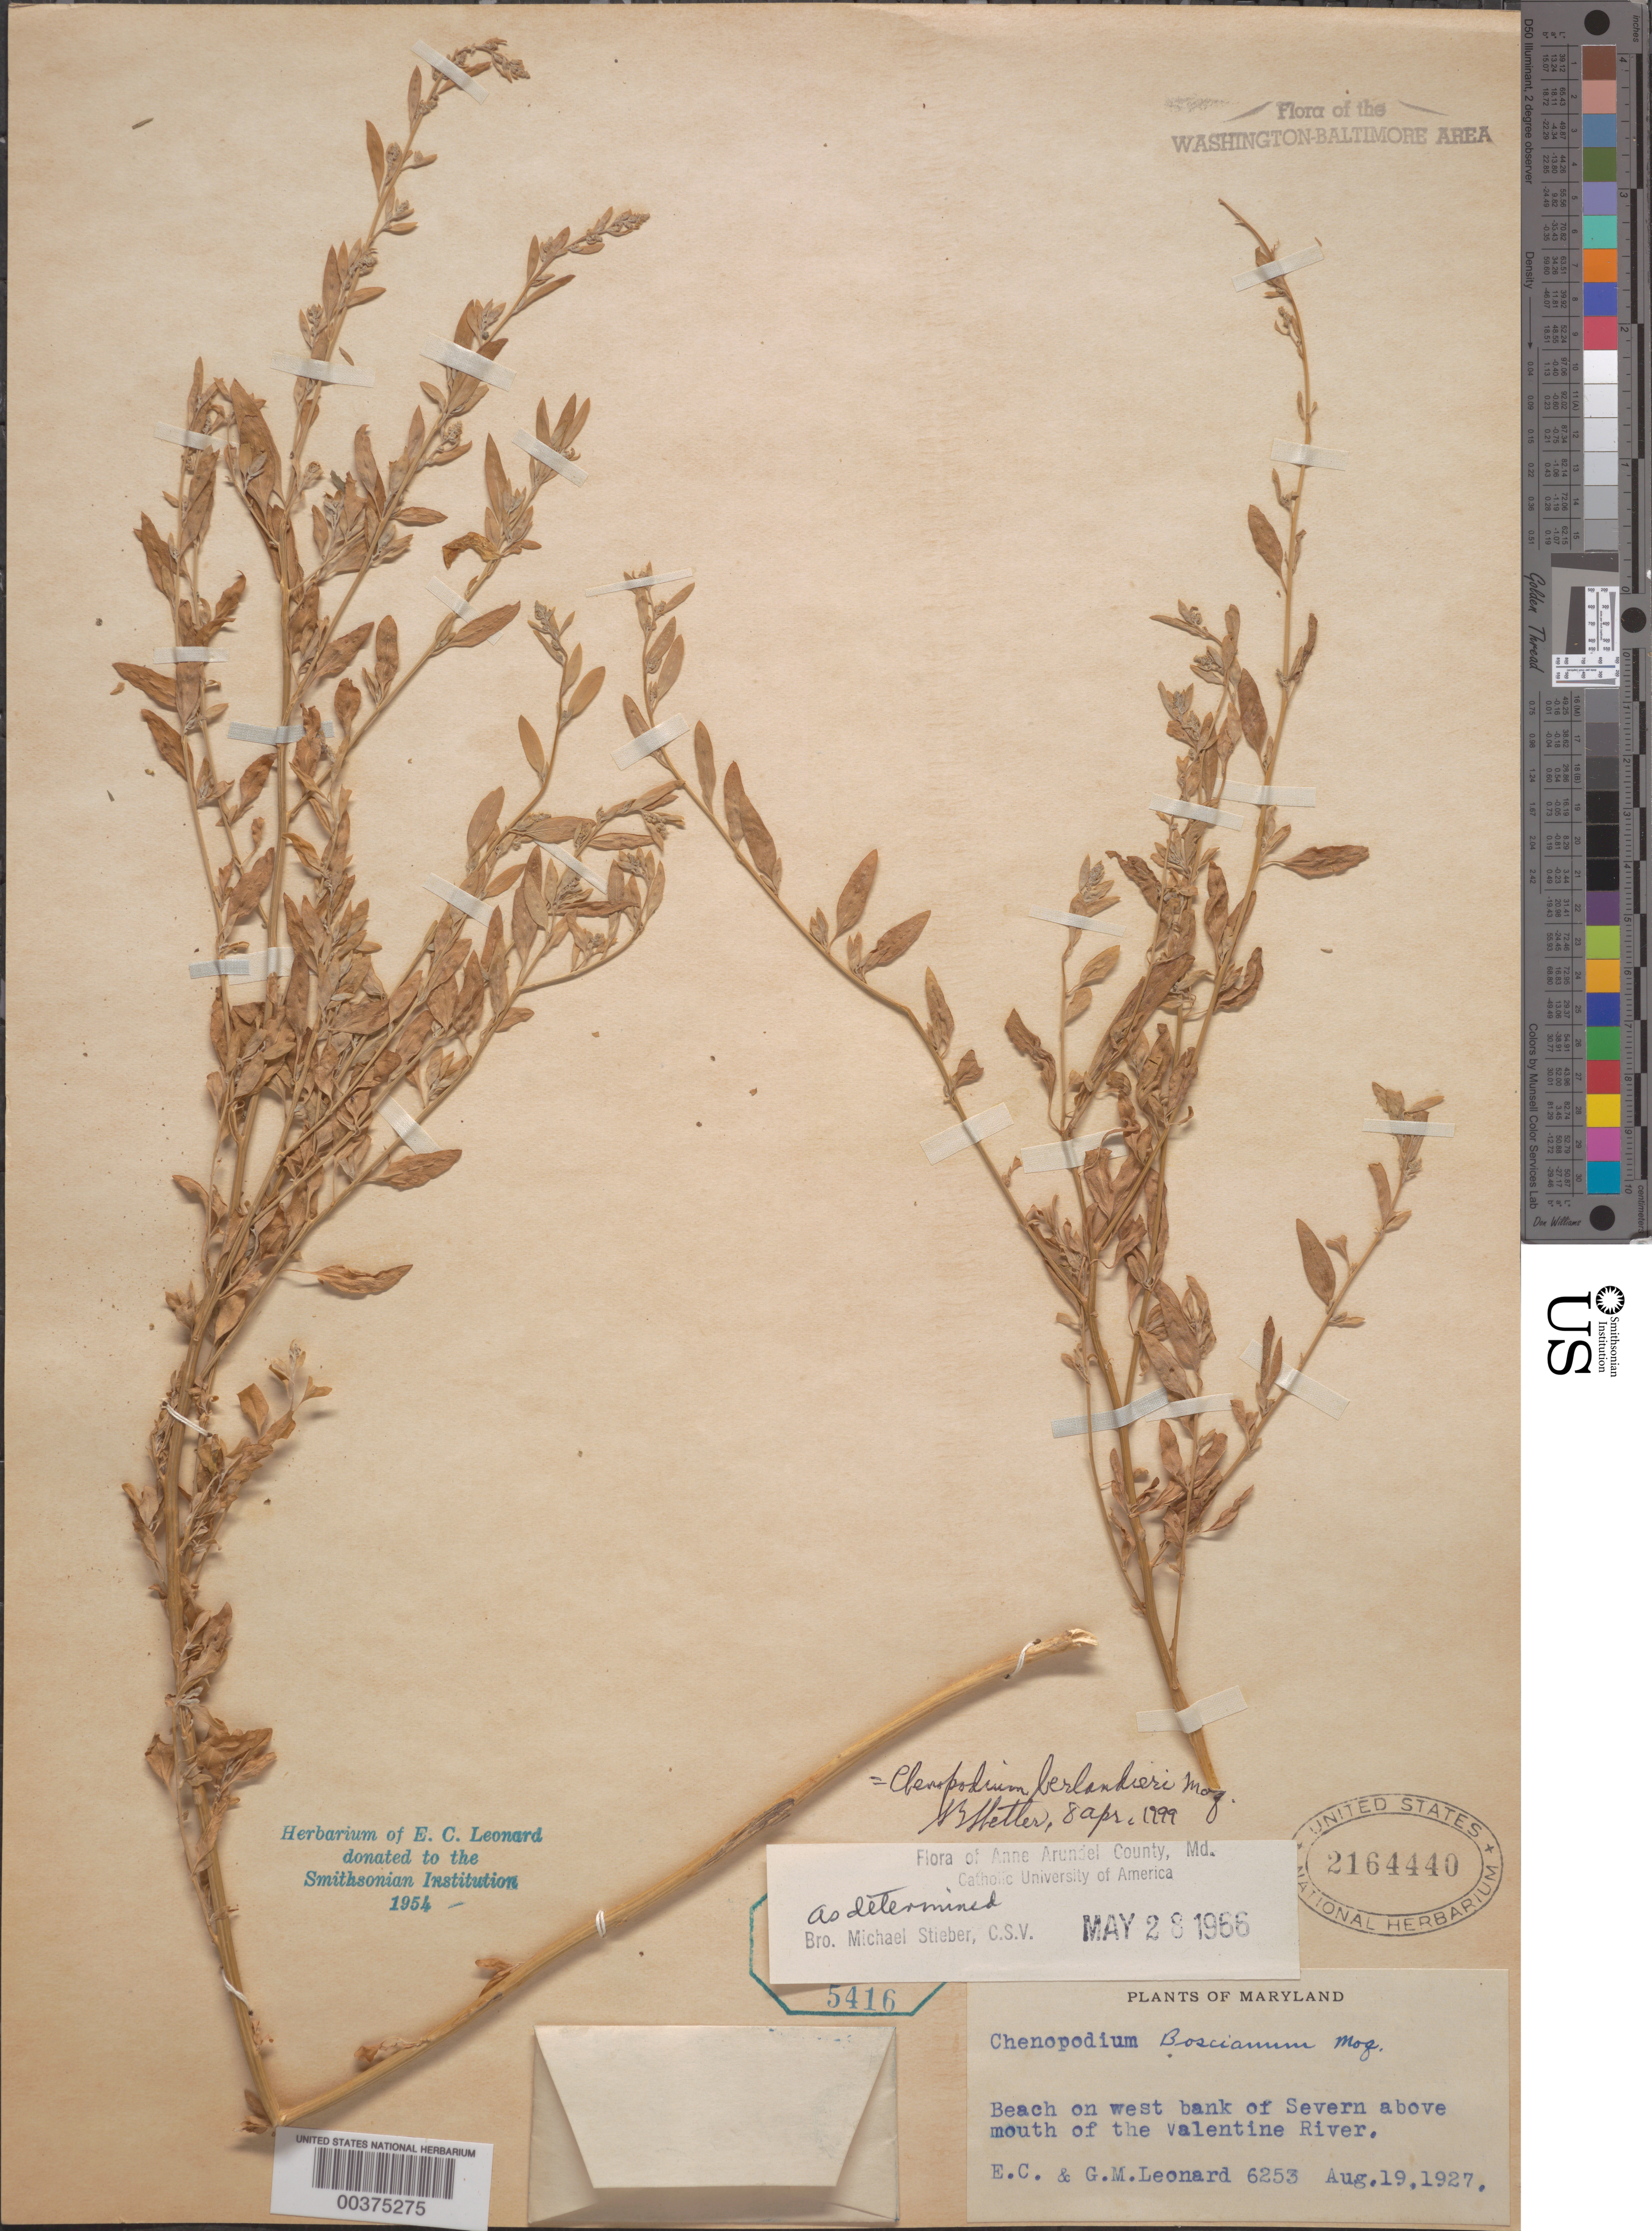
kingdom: Plantae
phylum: Tracheophyta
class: Magnoliopsida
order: Caryophyllales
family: Amaranthaceae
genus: Chenopodium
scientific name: Chenopodium berlandieri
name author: Moq.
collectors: E. C. Leonard & G. M. Leonard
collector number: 6253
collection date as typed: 19 Aug 1927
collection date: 1927-08-19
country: United States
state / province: Maryland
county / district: Anne Arundel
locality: Severn River above Valentine River Mouth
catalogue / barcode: US 2164440